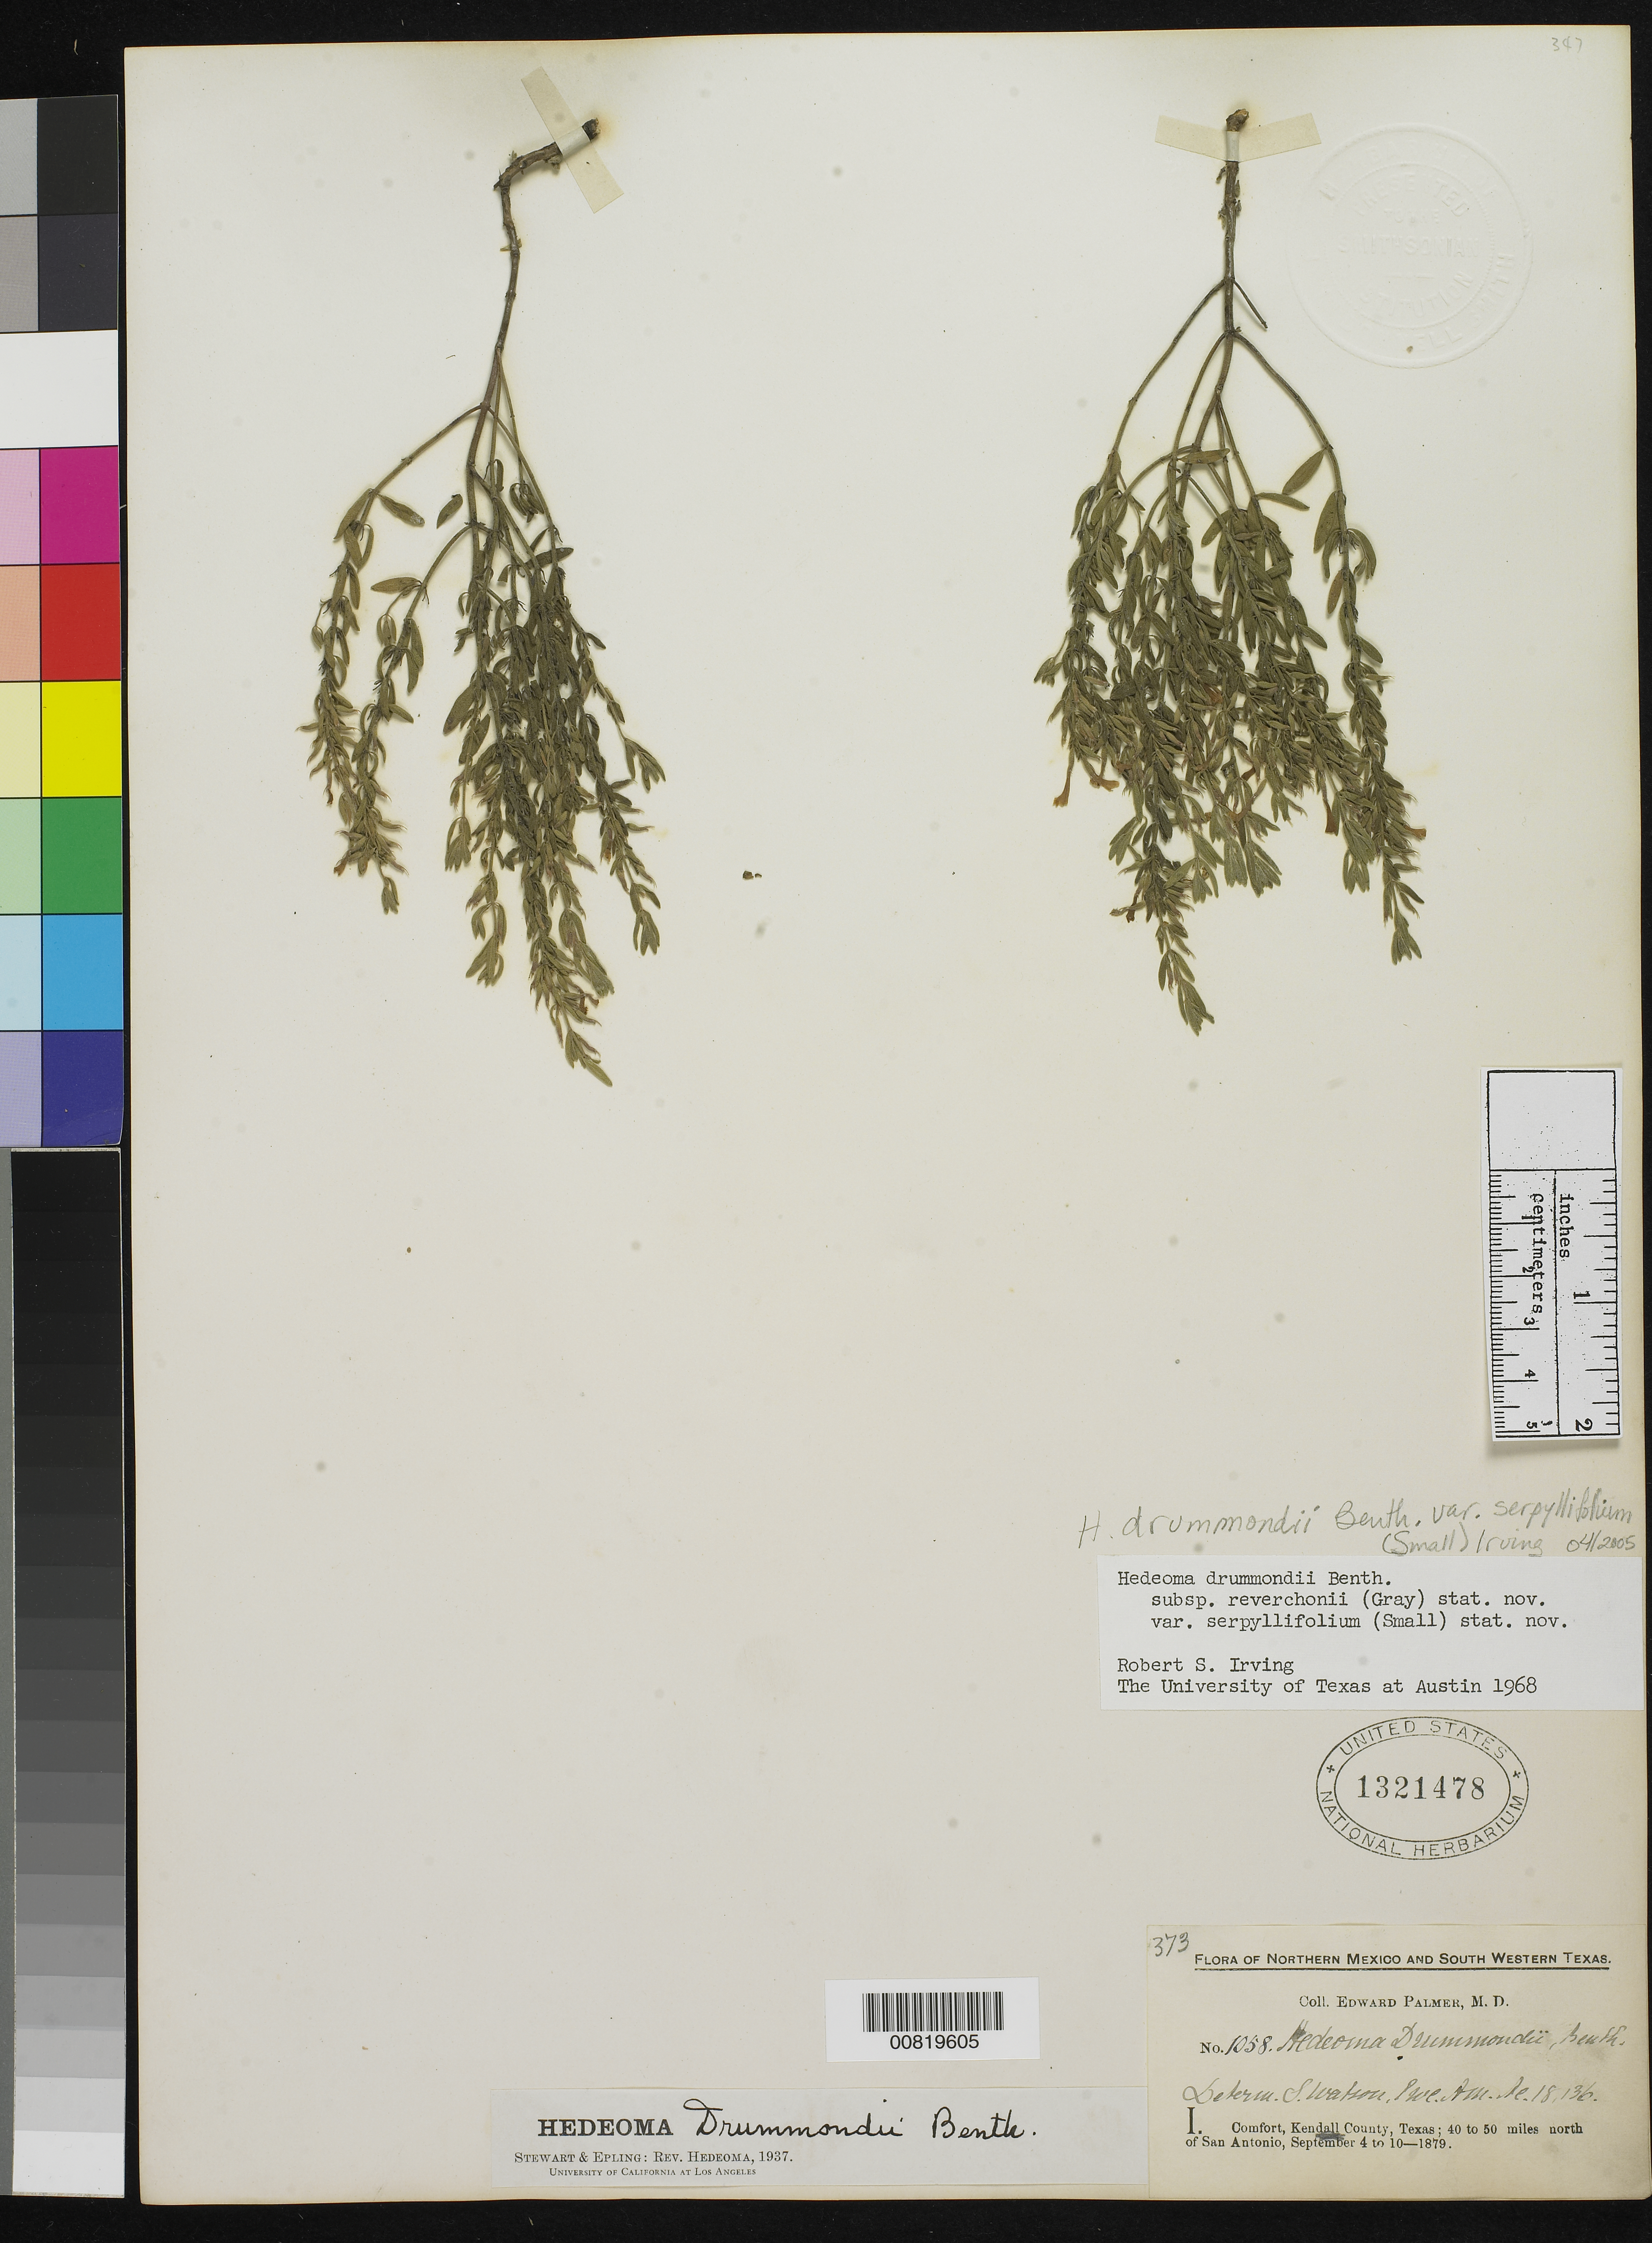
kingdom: Plantae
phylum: Tracheophyta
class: Magnoliopsida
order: Lamiales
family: Lamiaceae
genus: Hedeoma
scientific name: Hedeoma drummondii var. serpyllifolium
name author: Benth.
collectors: E. Palmer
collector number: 1058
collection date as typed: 04 Sep 1879 to 10 Sep 1879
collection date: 1879-09-04/1879-09-10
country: United States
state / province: Texas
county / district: Kendall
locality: I. Comfort, Kendall County, Texas; 40 to 50 miles north of San Antonio.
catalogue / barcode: US 1321478